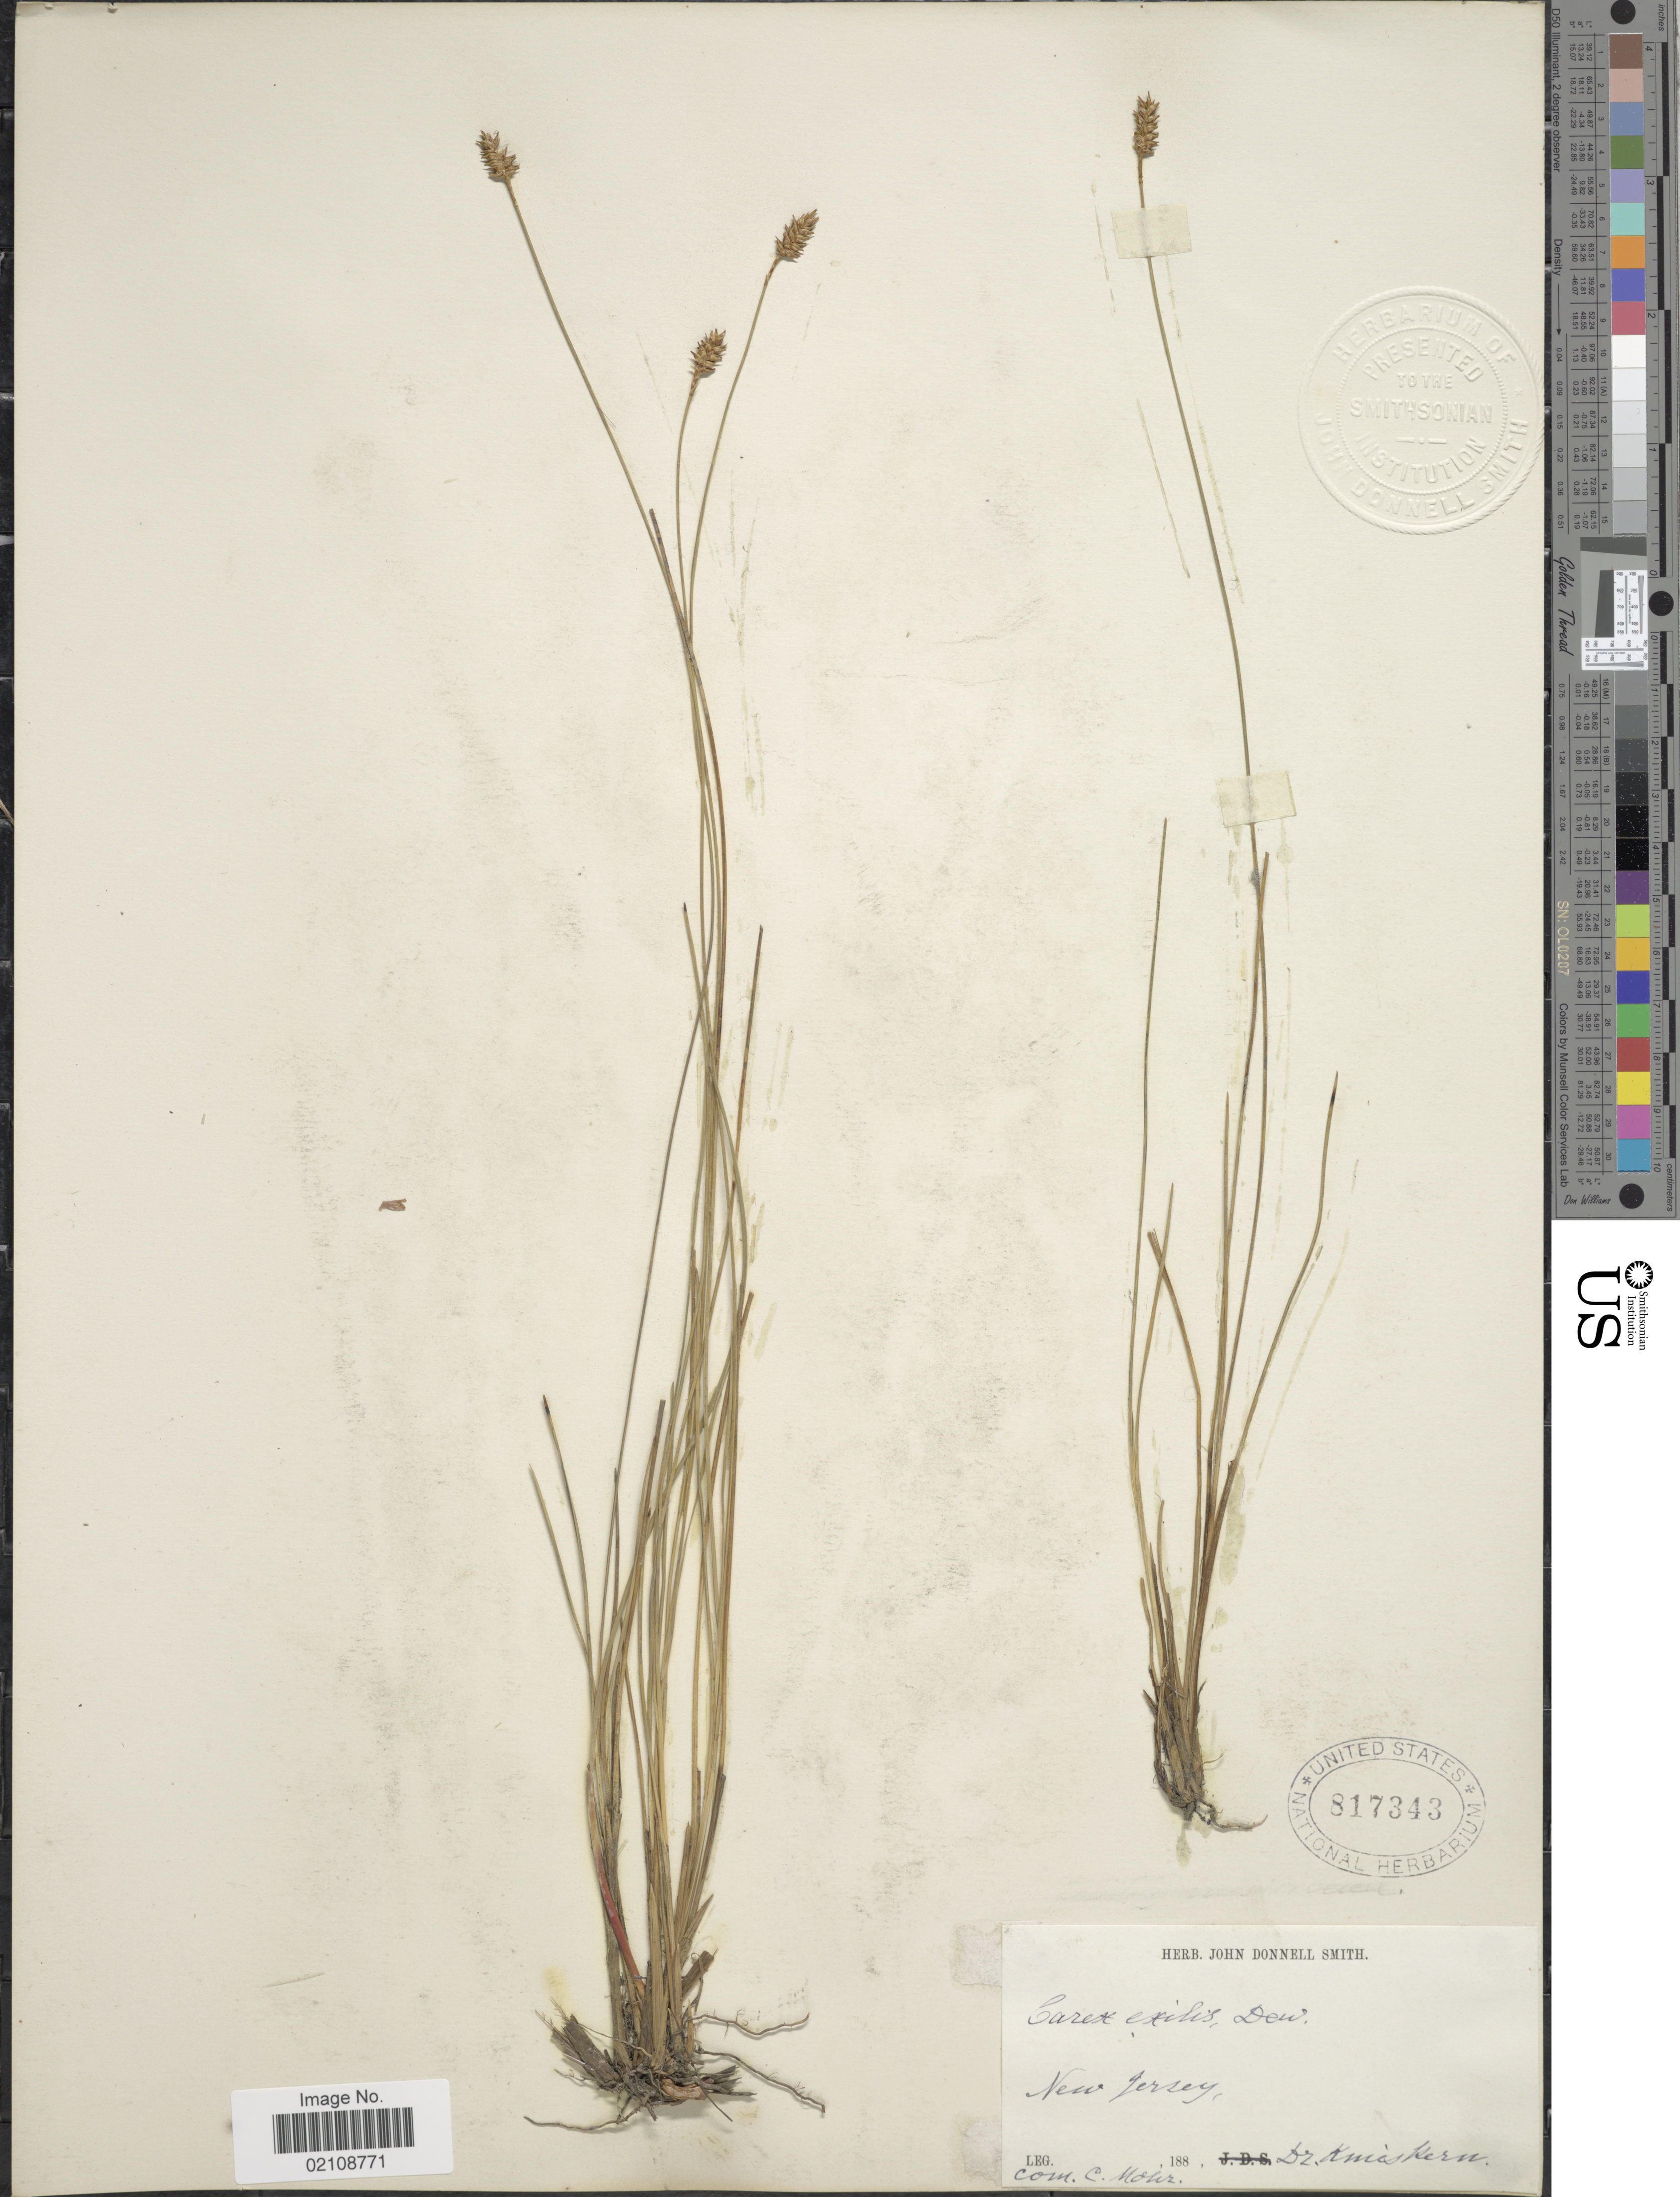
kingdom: Plantae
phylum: Tracheophyta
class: Liliopsida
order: Poales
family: Cyperaceae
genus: Carex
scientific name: Carex exilis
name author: Dewey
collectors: Knieskern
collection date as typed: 188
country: United States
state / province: New Jersey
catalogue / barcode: US 817343